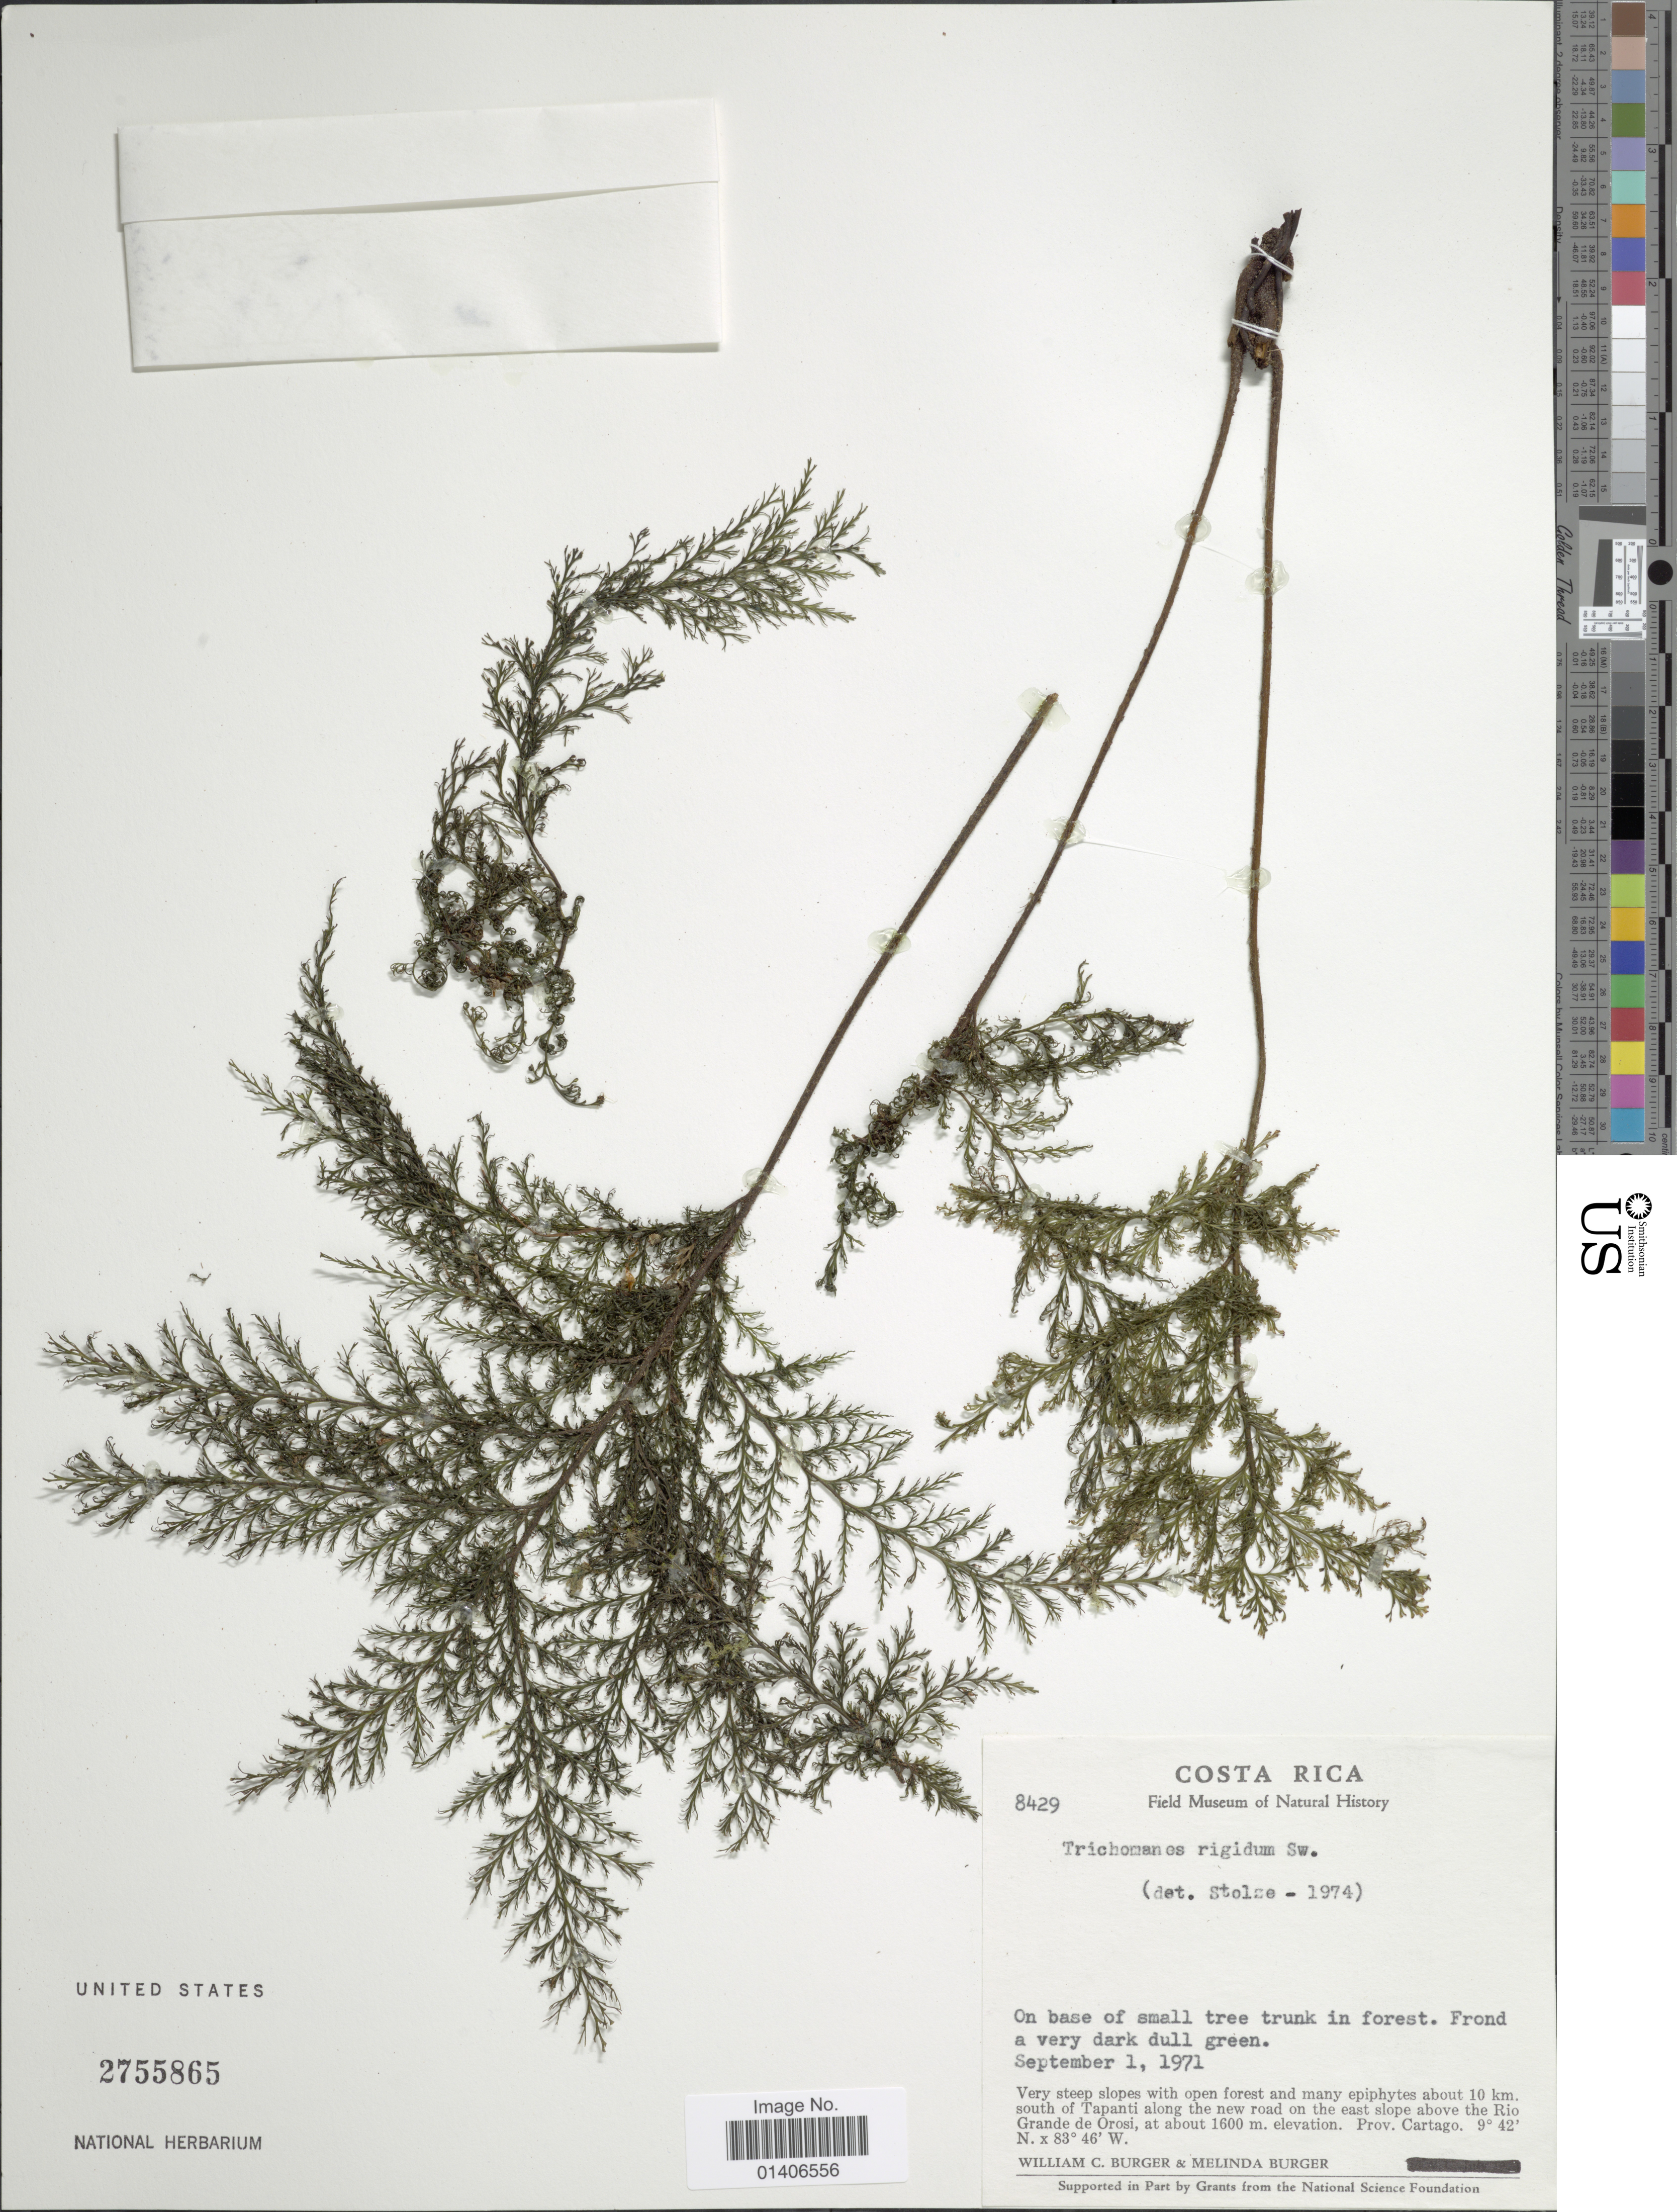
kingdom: Plantae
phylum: Tracheophyta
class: Polypodiopsida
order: Hymenophyllales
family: Hymenophyllaceae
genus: Abrodictyum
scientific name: Abrodictyum rigidum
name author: (Sw.) Ebihara & Dubuisson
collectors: W. Burger & M. Burger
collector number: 8429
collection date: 1971-09-01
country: Costa Rica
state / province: Cartago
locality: About 10 km. south of Tapanti along the new road on the east slope above the Rio rande de Orosi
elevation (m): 1600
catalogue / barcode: US 2755865